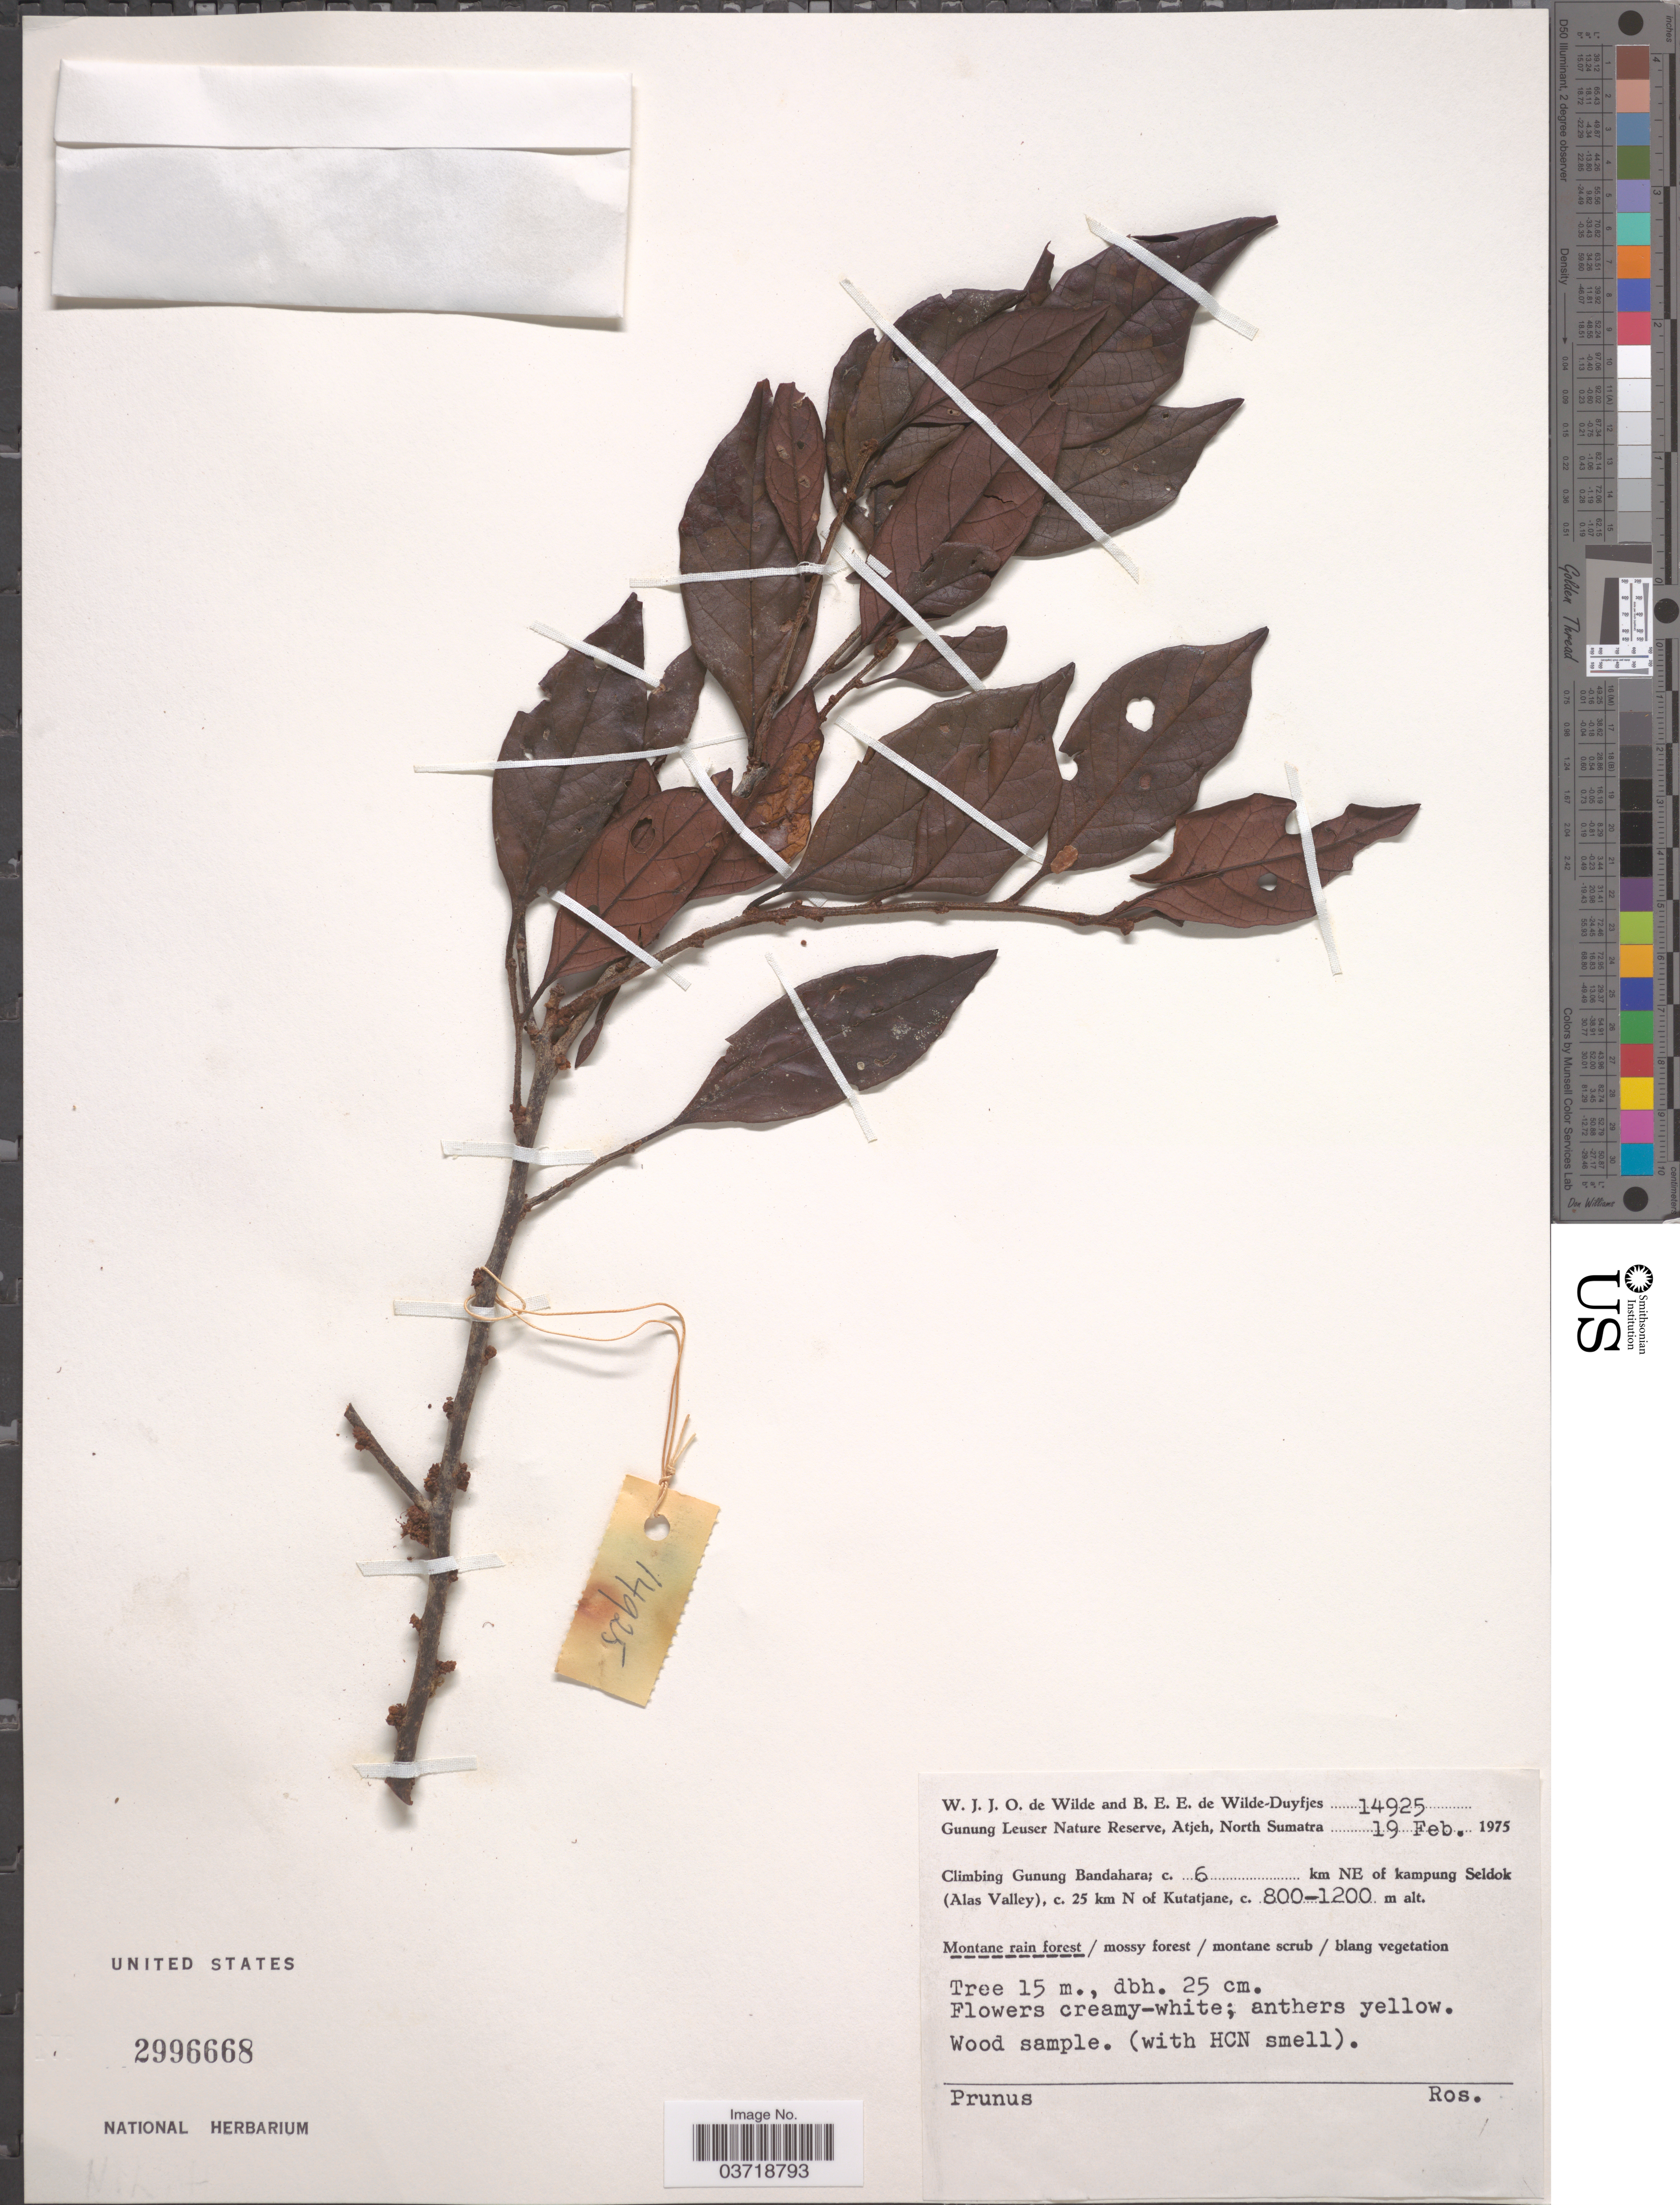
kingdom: Plantae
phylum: Tracheophyta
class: Magnoliopsida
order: Rosales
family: Rosaceae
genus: Prunus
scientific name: Prunus sp.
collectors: W. J. de Wilde & B. E. de Wilde-Duyfjes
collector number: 14925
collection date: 1975-02-19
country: Indonesia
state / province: Sumatra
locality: Gunung Leuser Nature Reserve, Atjeh, North Sumatra. Climbing Gunung Bandahara; c. 6 km NE of kampung Seldok (Alas Valley), c. 25 km N of Kutatjane.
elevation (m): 800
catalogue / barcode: US 2996668